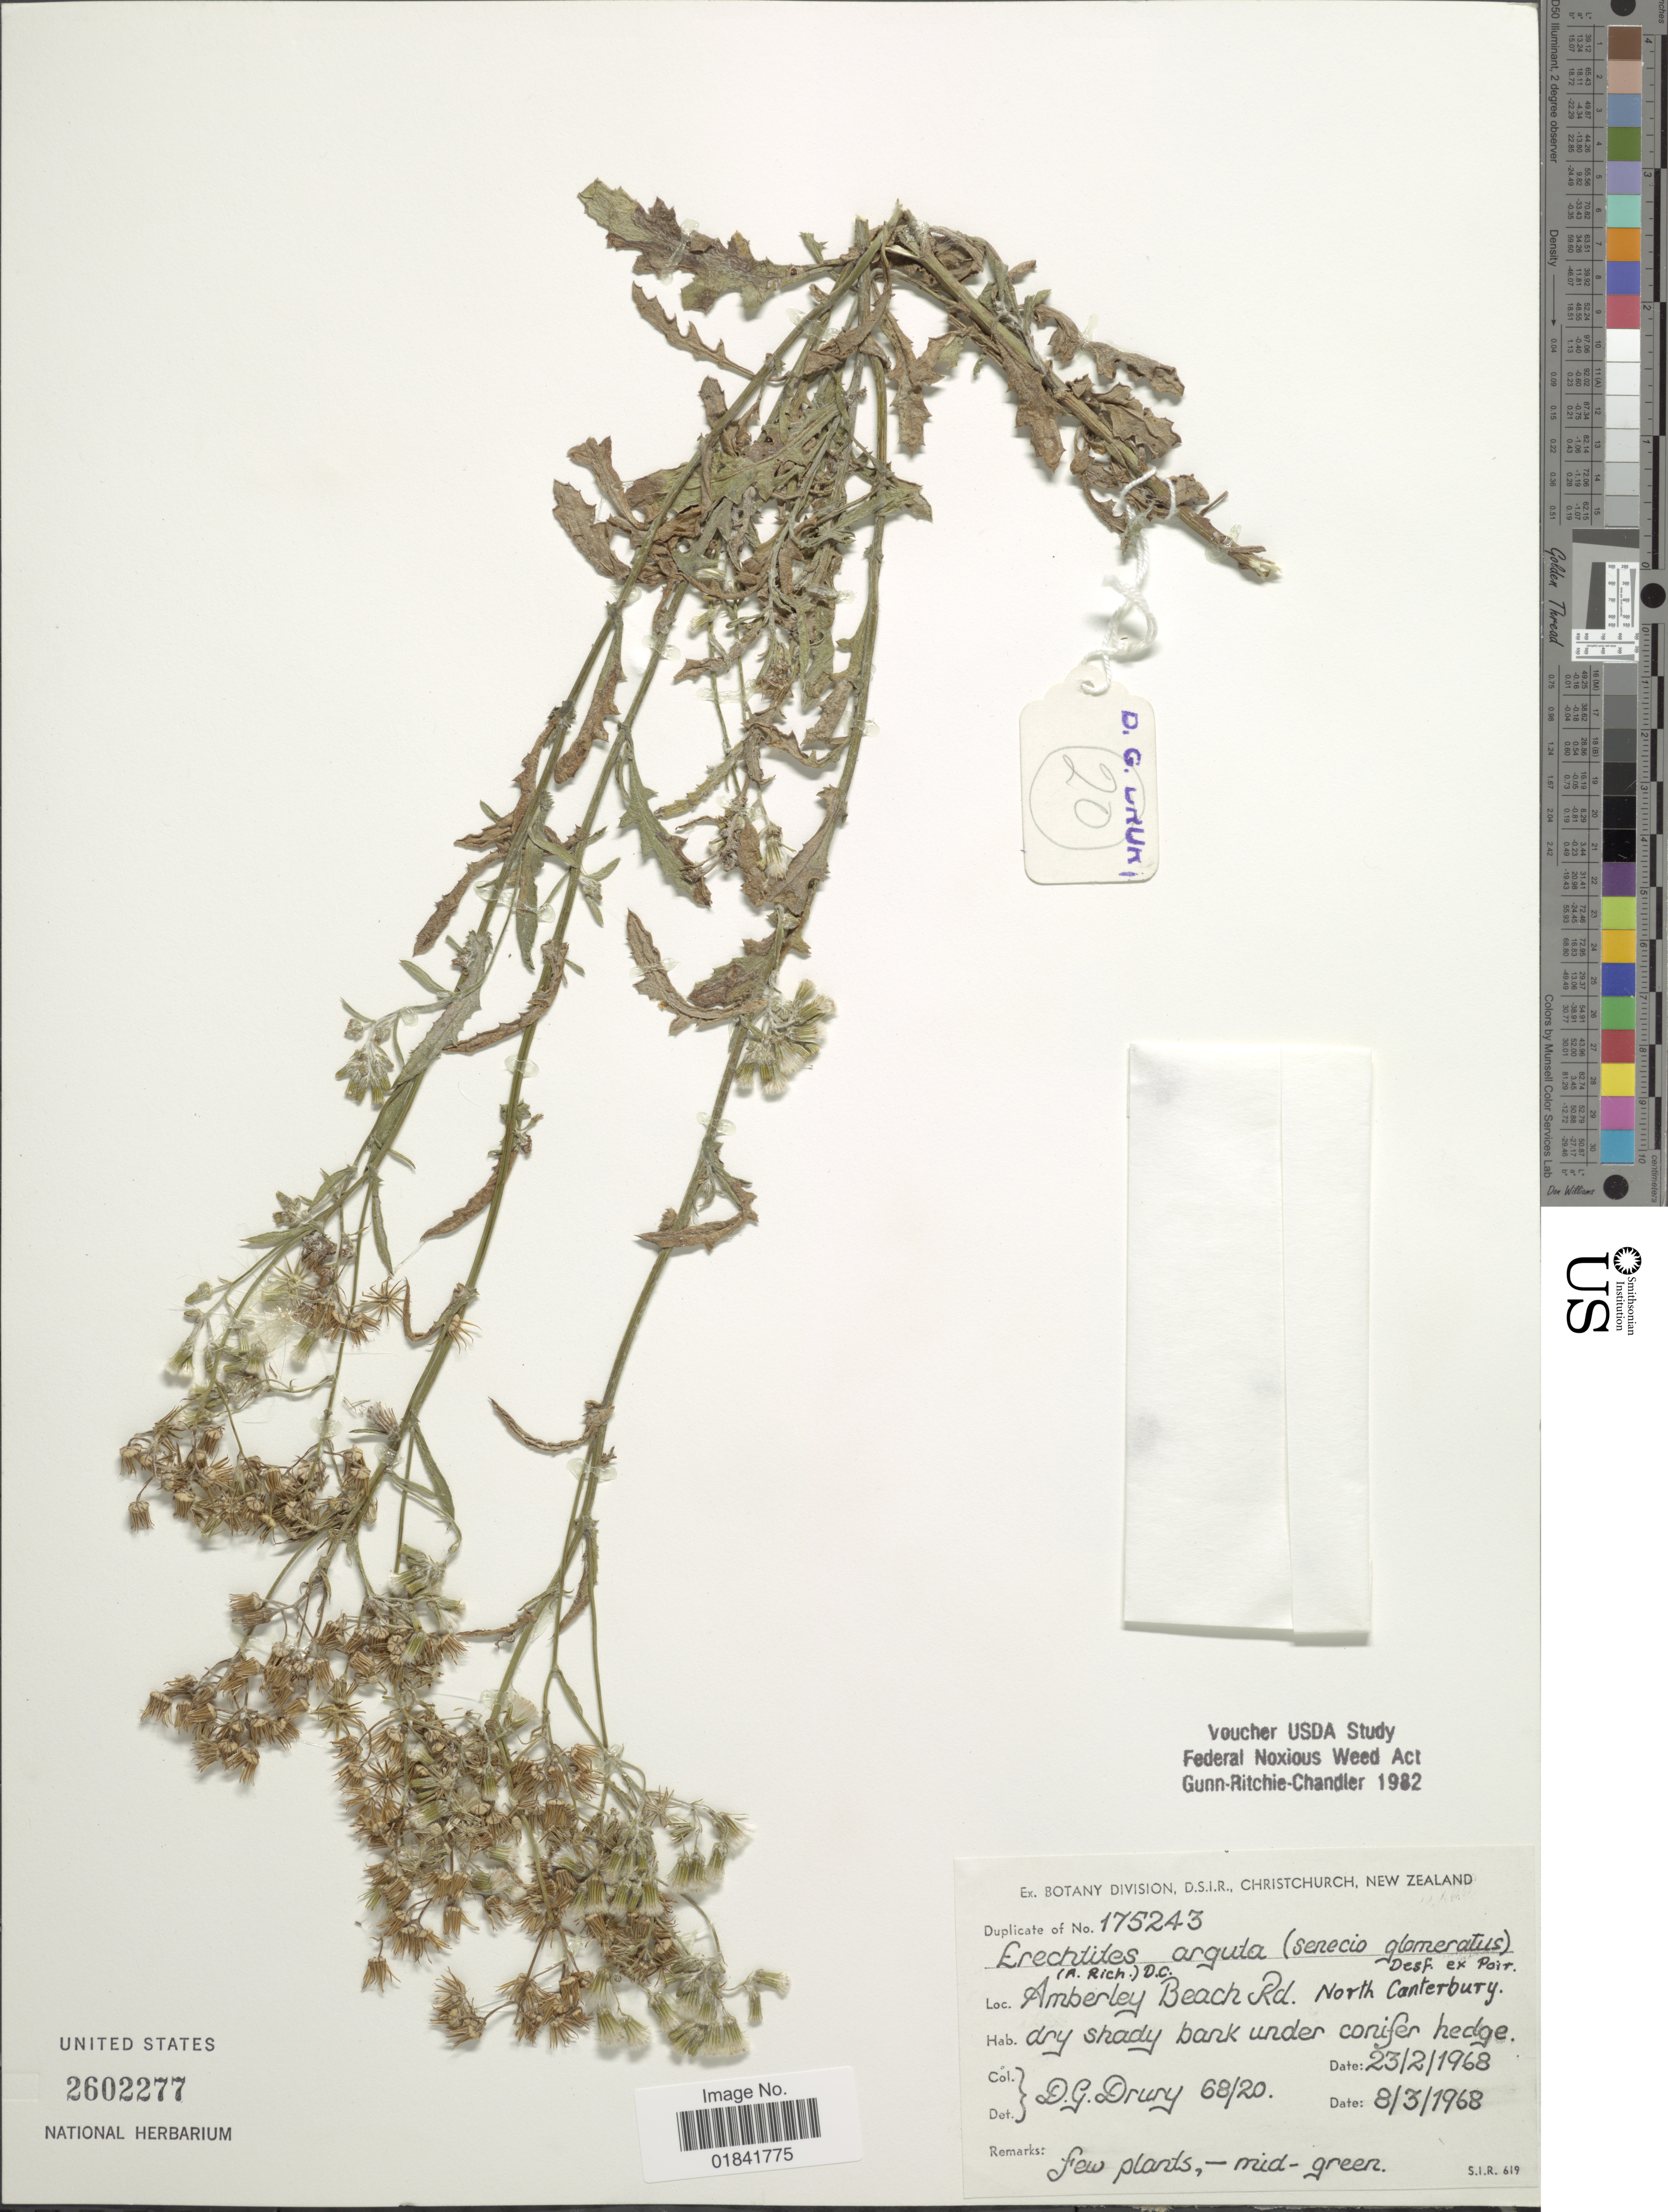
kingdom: Plantae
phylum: Tracheophyta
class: Magnoliopsida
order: Asterales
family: Asteraceae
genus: Senecio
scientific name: Senecio glomeratus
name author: Desf. ex Poir.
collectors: D. Drury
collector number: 68/20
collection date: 1968-02-23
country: New Zealand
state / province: Canterbury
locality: Amberley Beach Rd, North Canterbury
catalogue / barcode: US 2602277